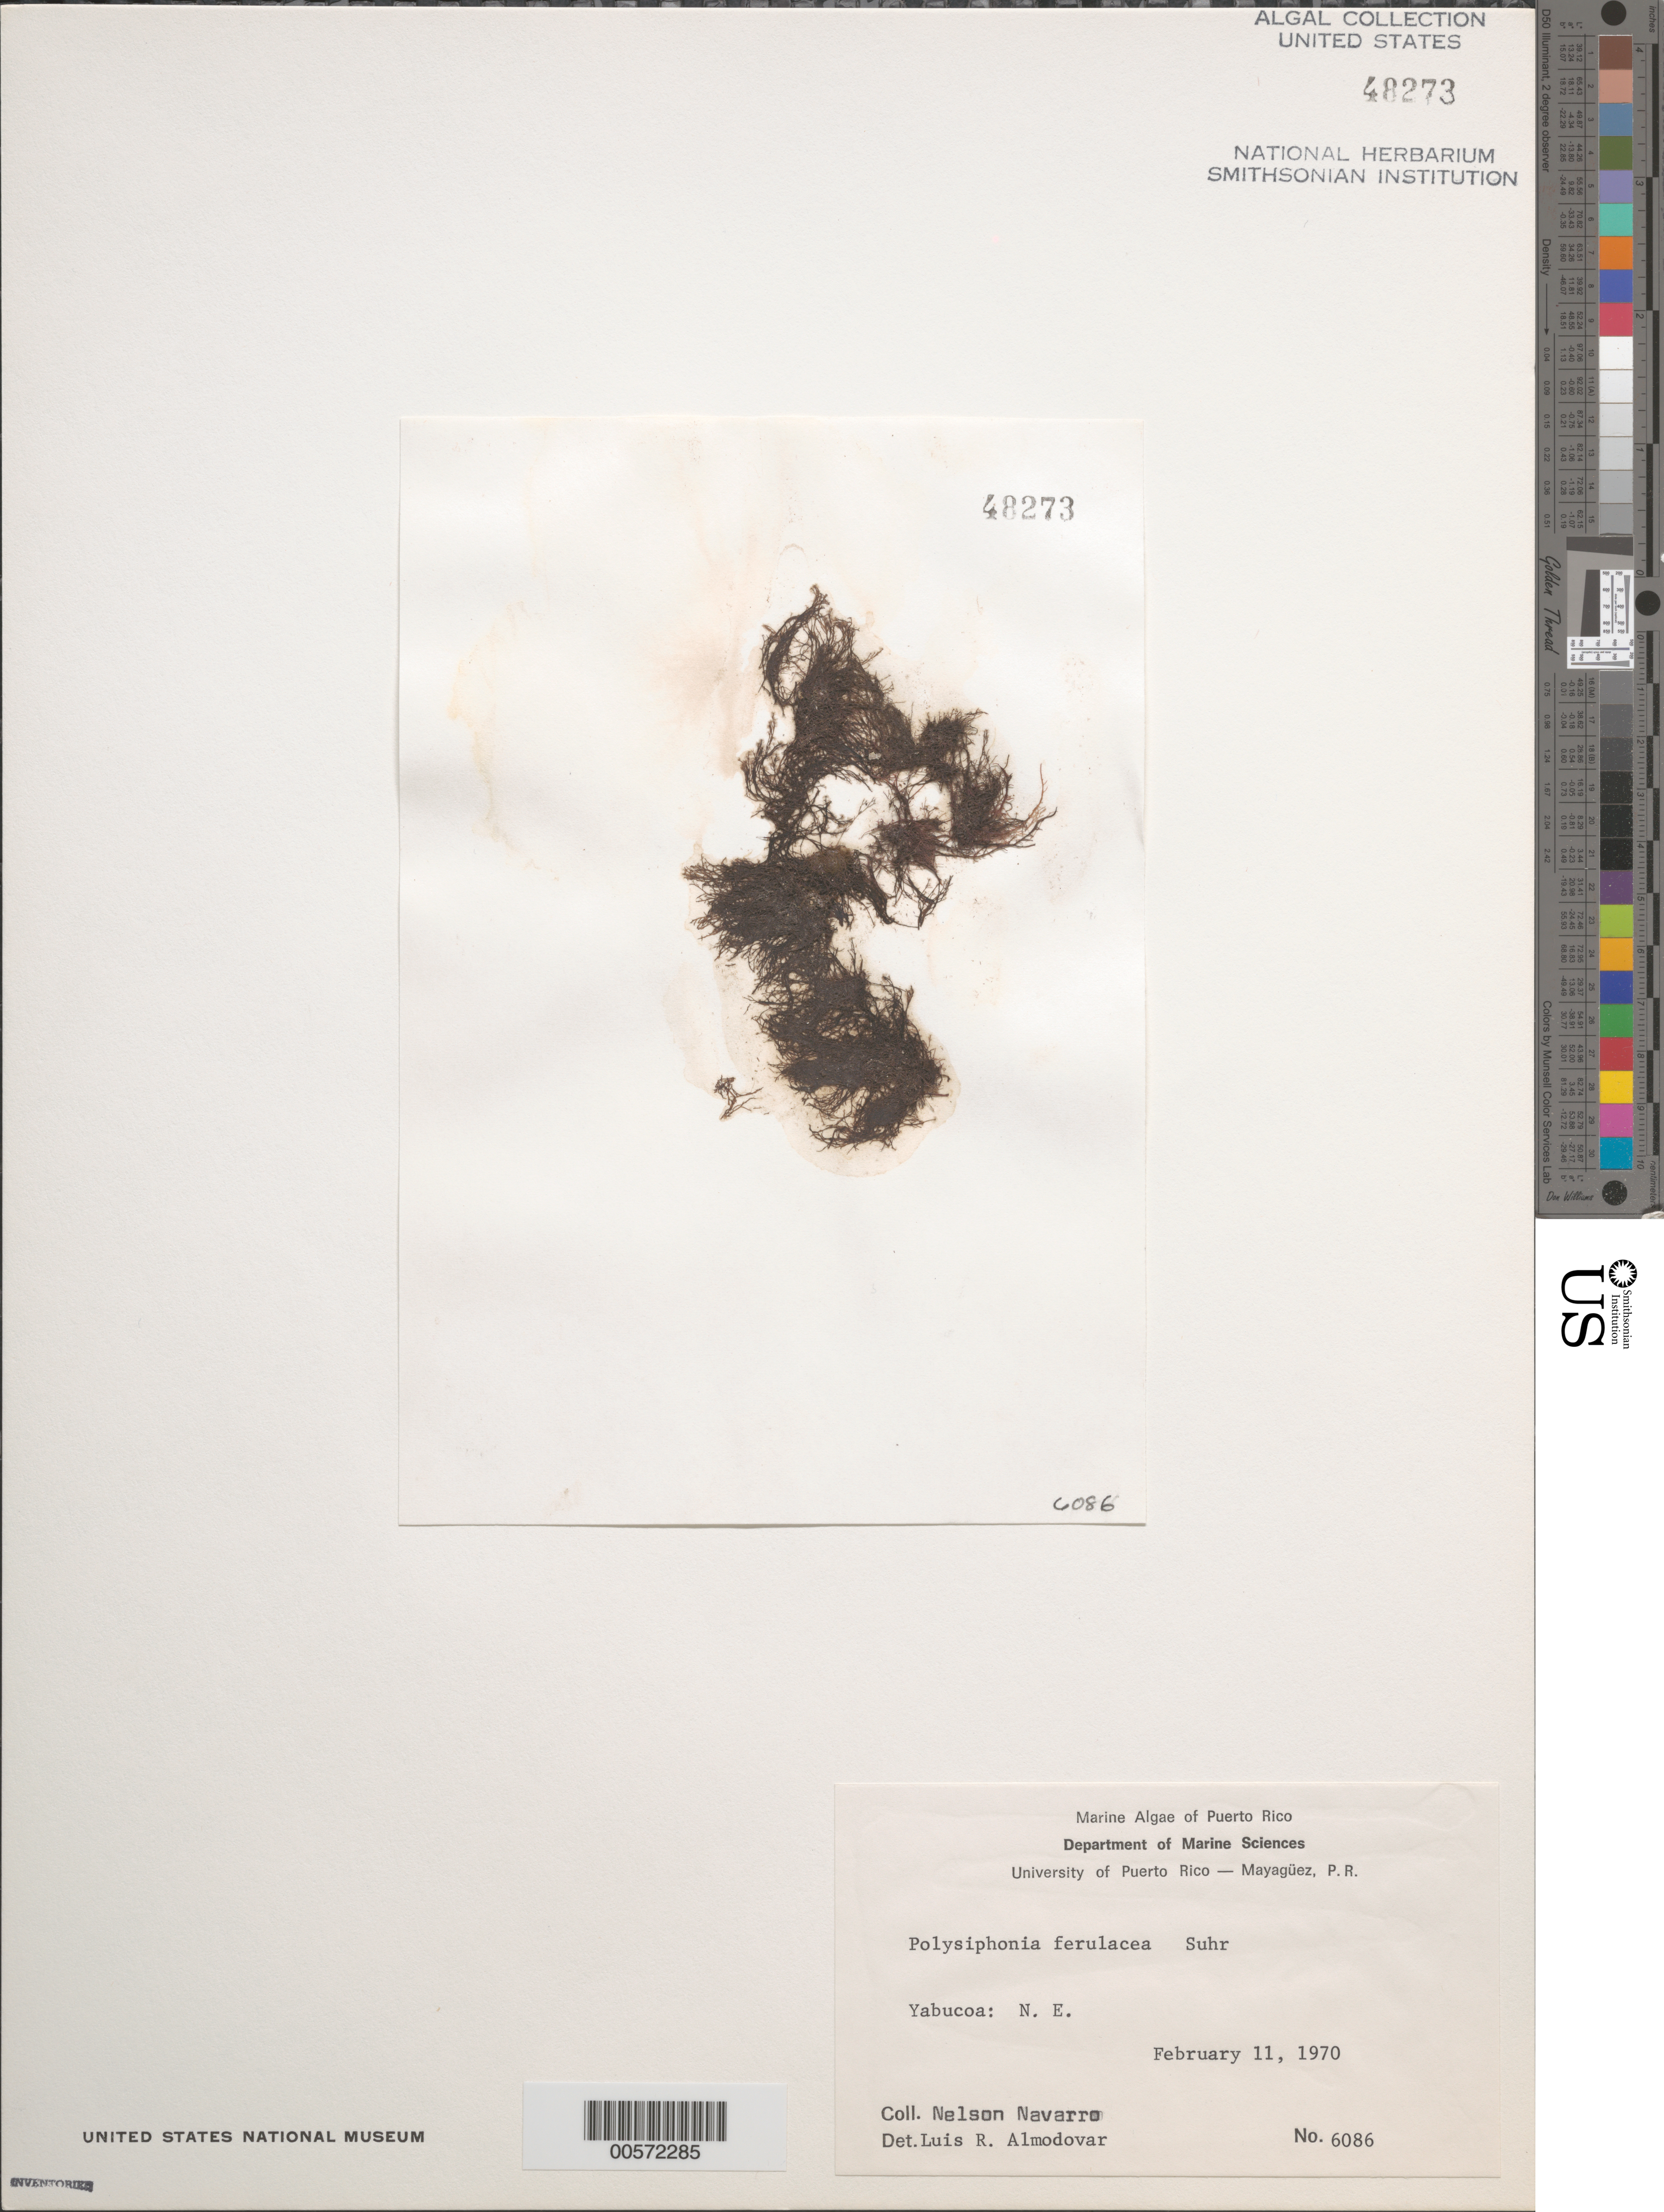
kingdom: Plantae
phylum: Rhodophyta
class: Florideophyceae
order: Ceramiales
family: Rhodomelaceae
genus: Melanothamnus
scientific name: Melanothamnus ferulaceus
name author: (Suhr ex J. Agardh) Diaz-Tapia & Maggs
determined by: Algae name updating Project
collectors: N. Navarro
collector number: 6086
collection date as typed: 11 Feb 1970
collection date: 1970-02-11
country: Puerto Rico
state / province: Yabucoa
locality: Northeast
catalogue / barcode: US 48273